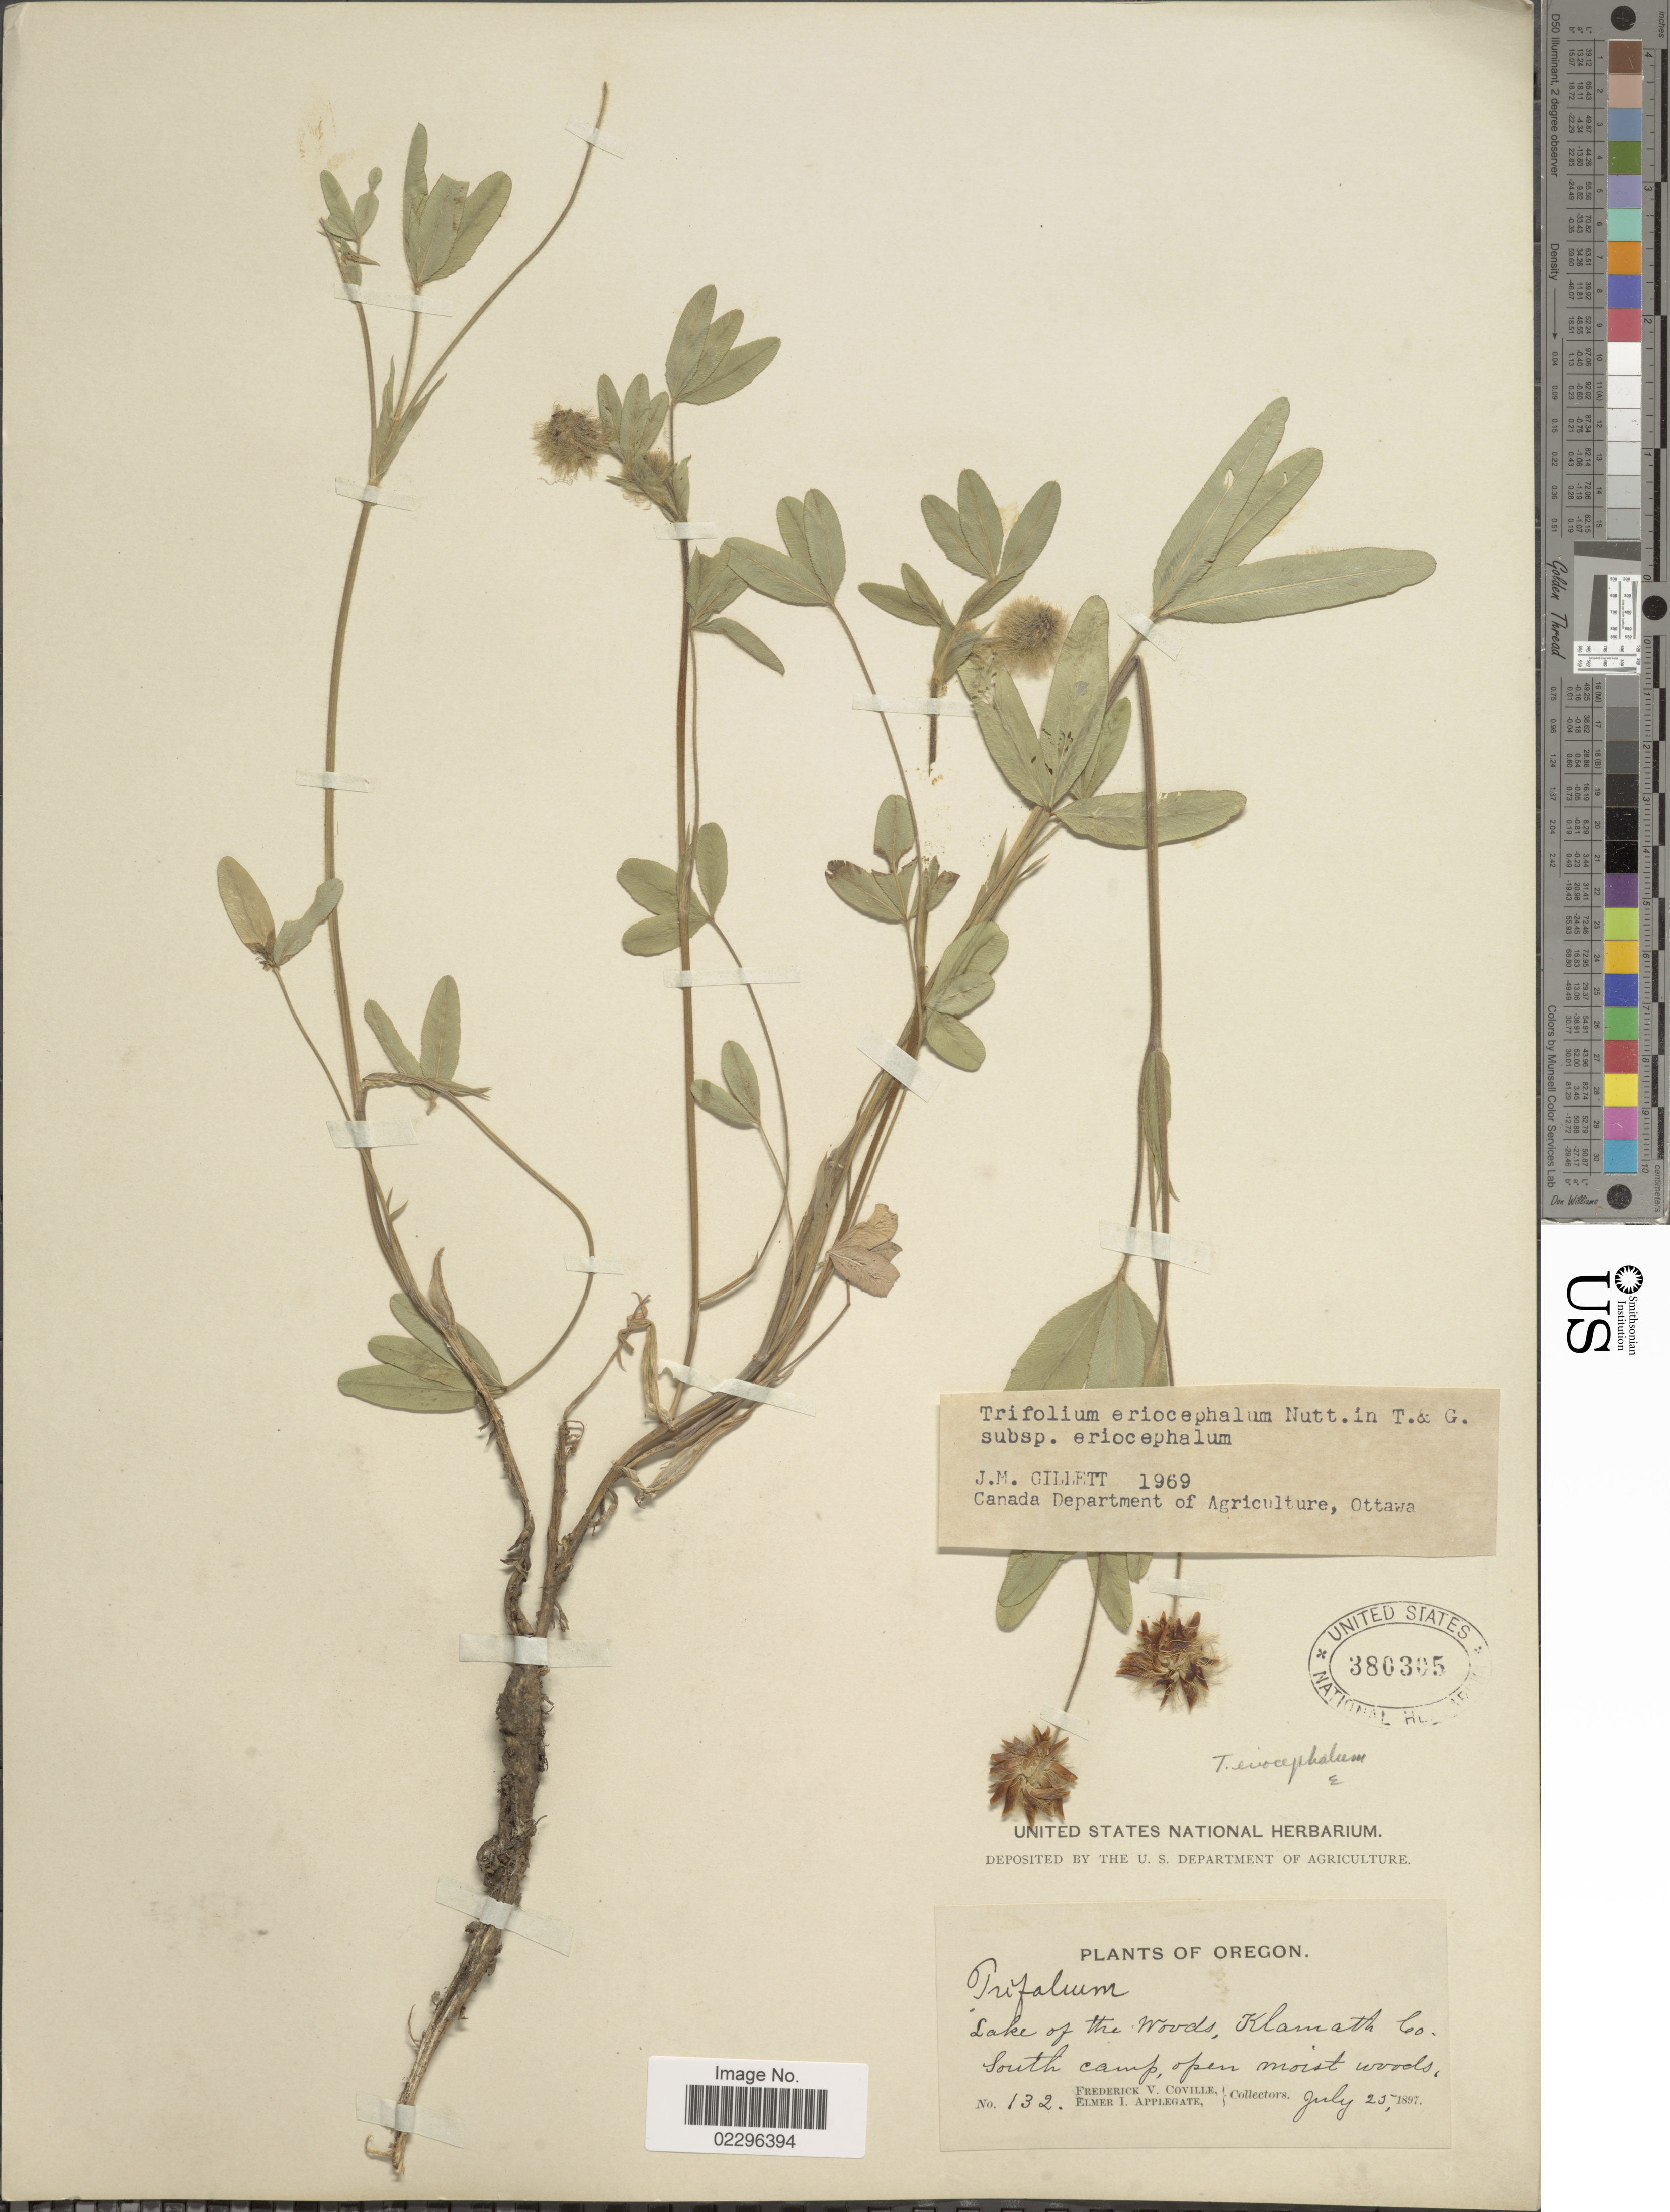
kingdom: Plantae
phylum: Tracheophyta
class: Magnoliopsida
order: Fabales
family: Fabaceae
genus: Trifolium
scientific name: Trifolium eriocephalum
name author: Nutt.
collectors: F. V. Coville & E. I. Applegate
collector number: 132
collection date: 1897-07-25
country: United States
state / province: Oregon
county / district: Klamath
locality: Lake of the Woods, Klamath Co. South camp.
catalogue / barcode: US 380305